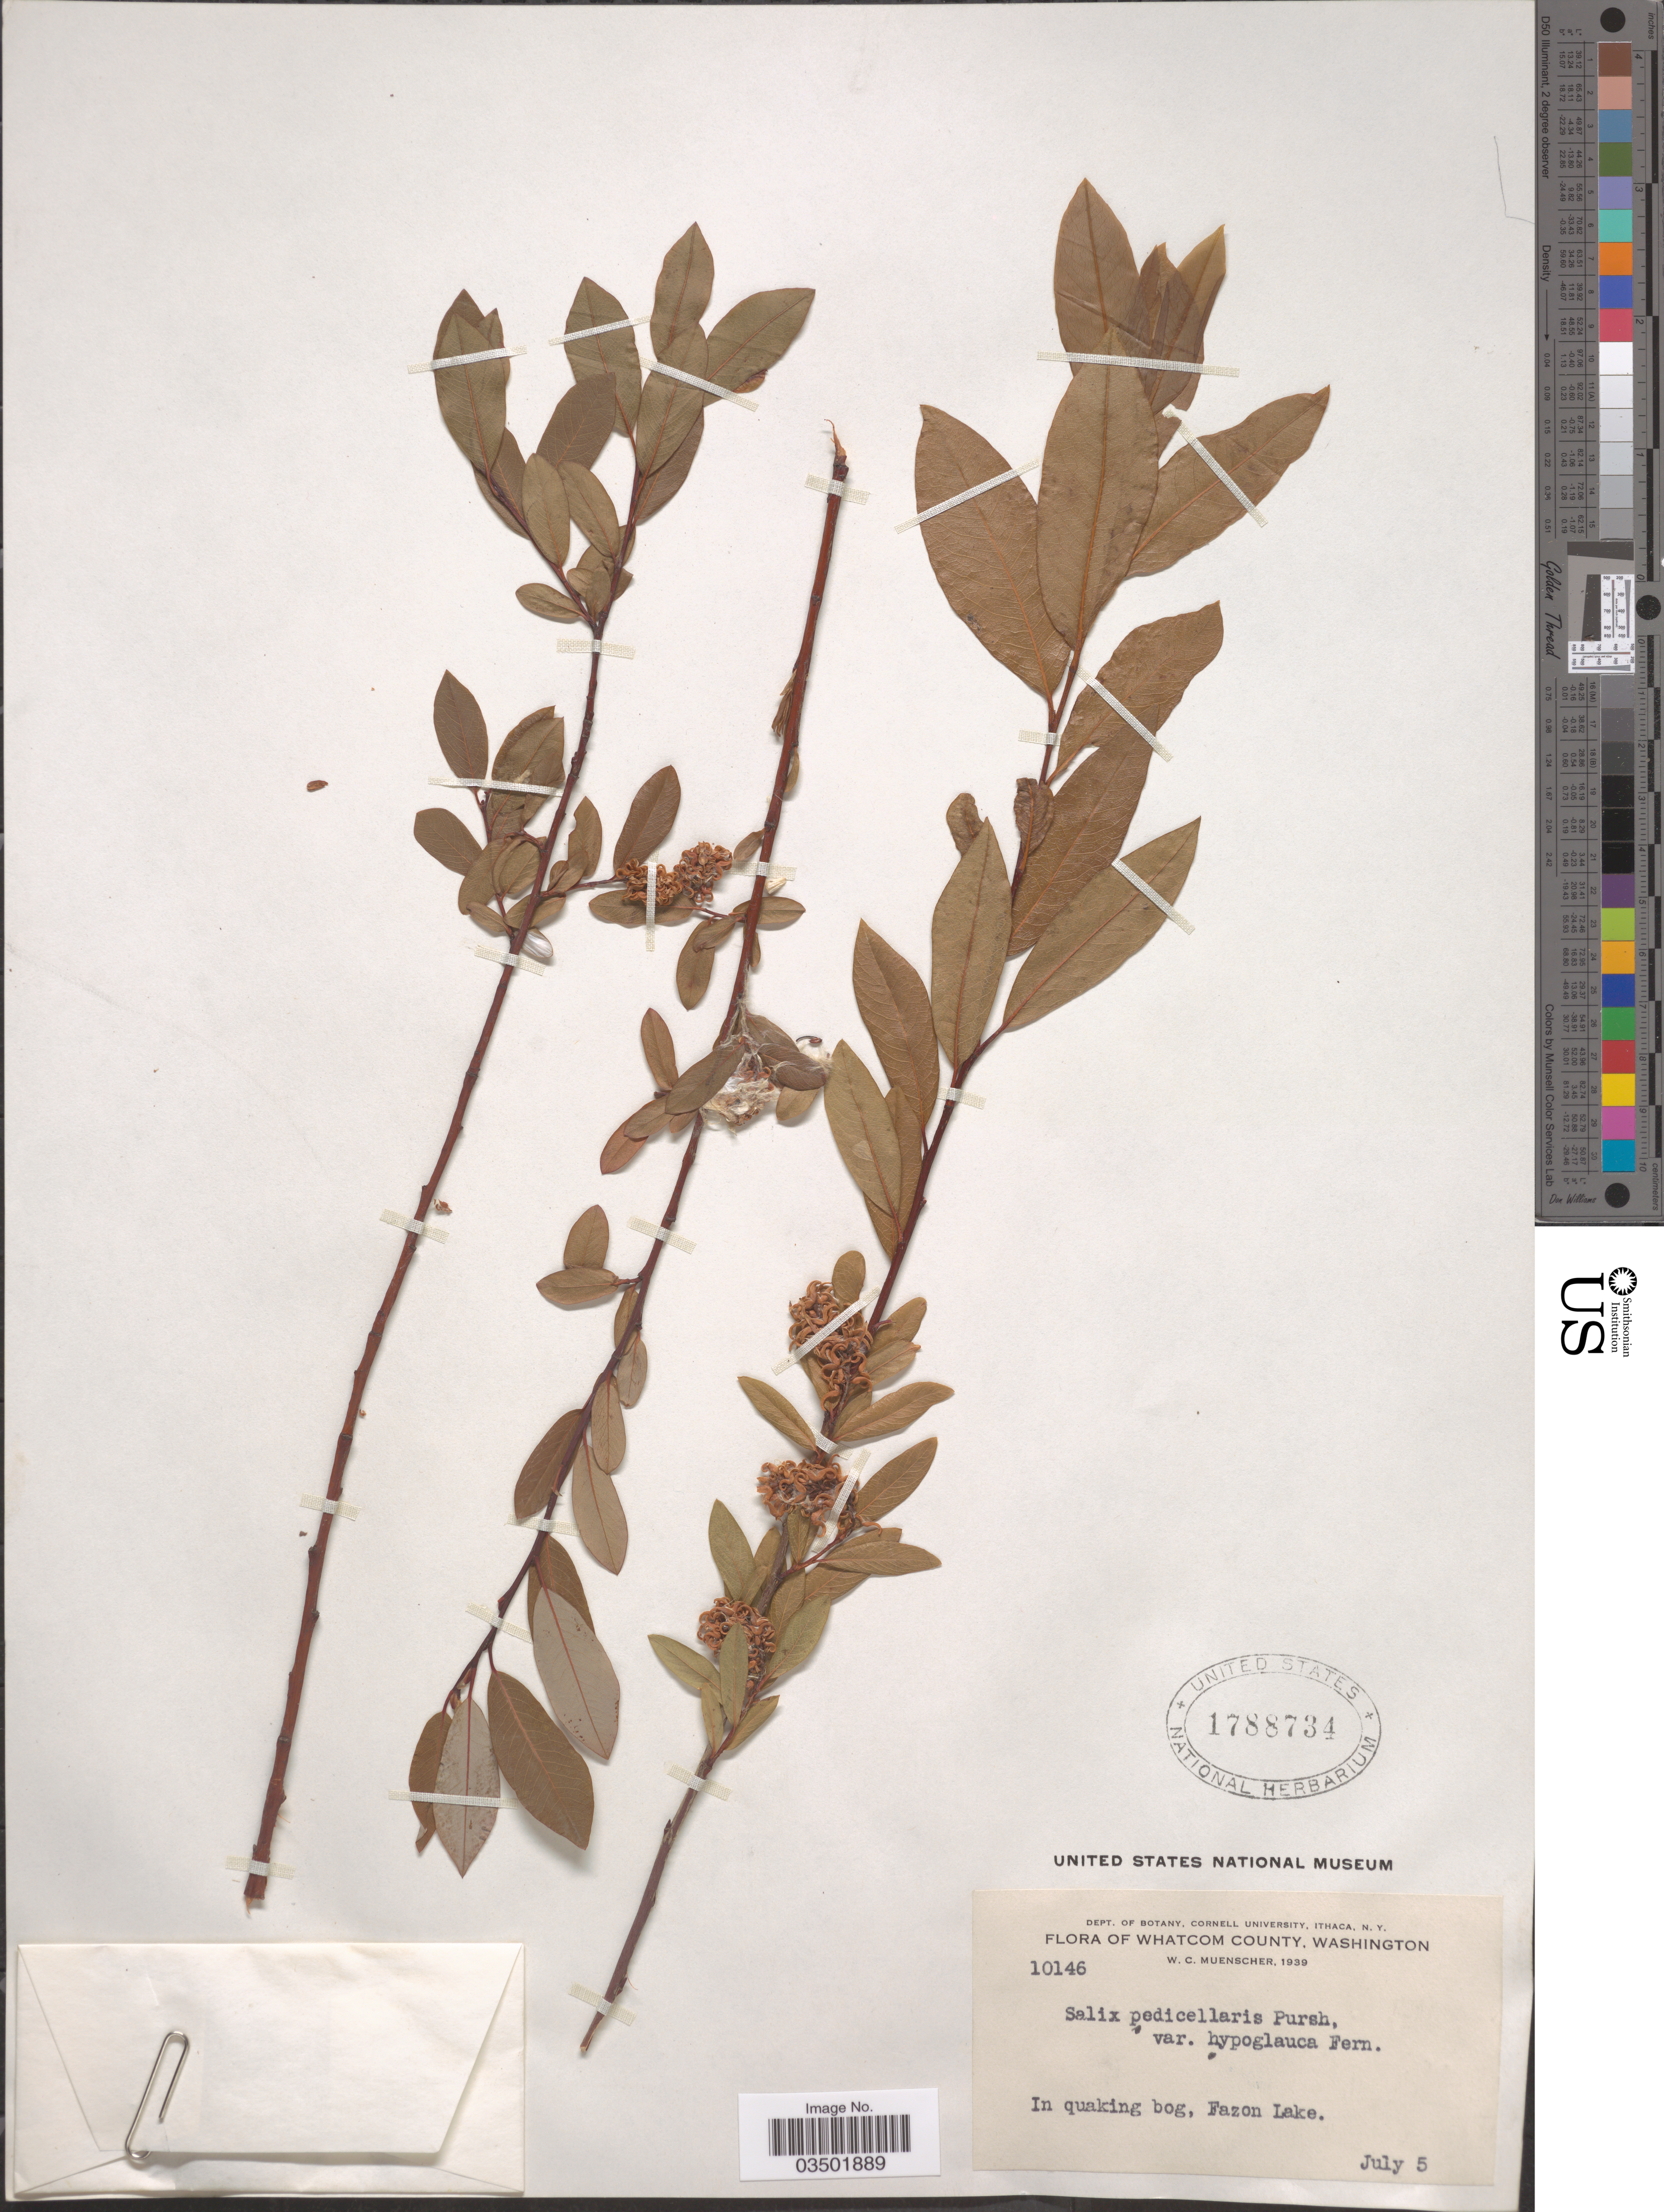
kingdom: Plantae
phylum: Tracheophyta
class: Magnoliopsida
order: Malpighiales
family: Salicaceae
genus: Salix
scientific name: Salix pedicellaris var. hypoglauca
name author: Fernald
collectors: W. Muenscher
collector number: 10146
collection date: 1939-07-05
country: United States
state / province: Washington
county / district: Whatcom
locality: Whatcom County. In quacking bog, Fazon Lake.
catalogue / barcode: US 1788734